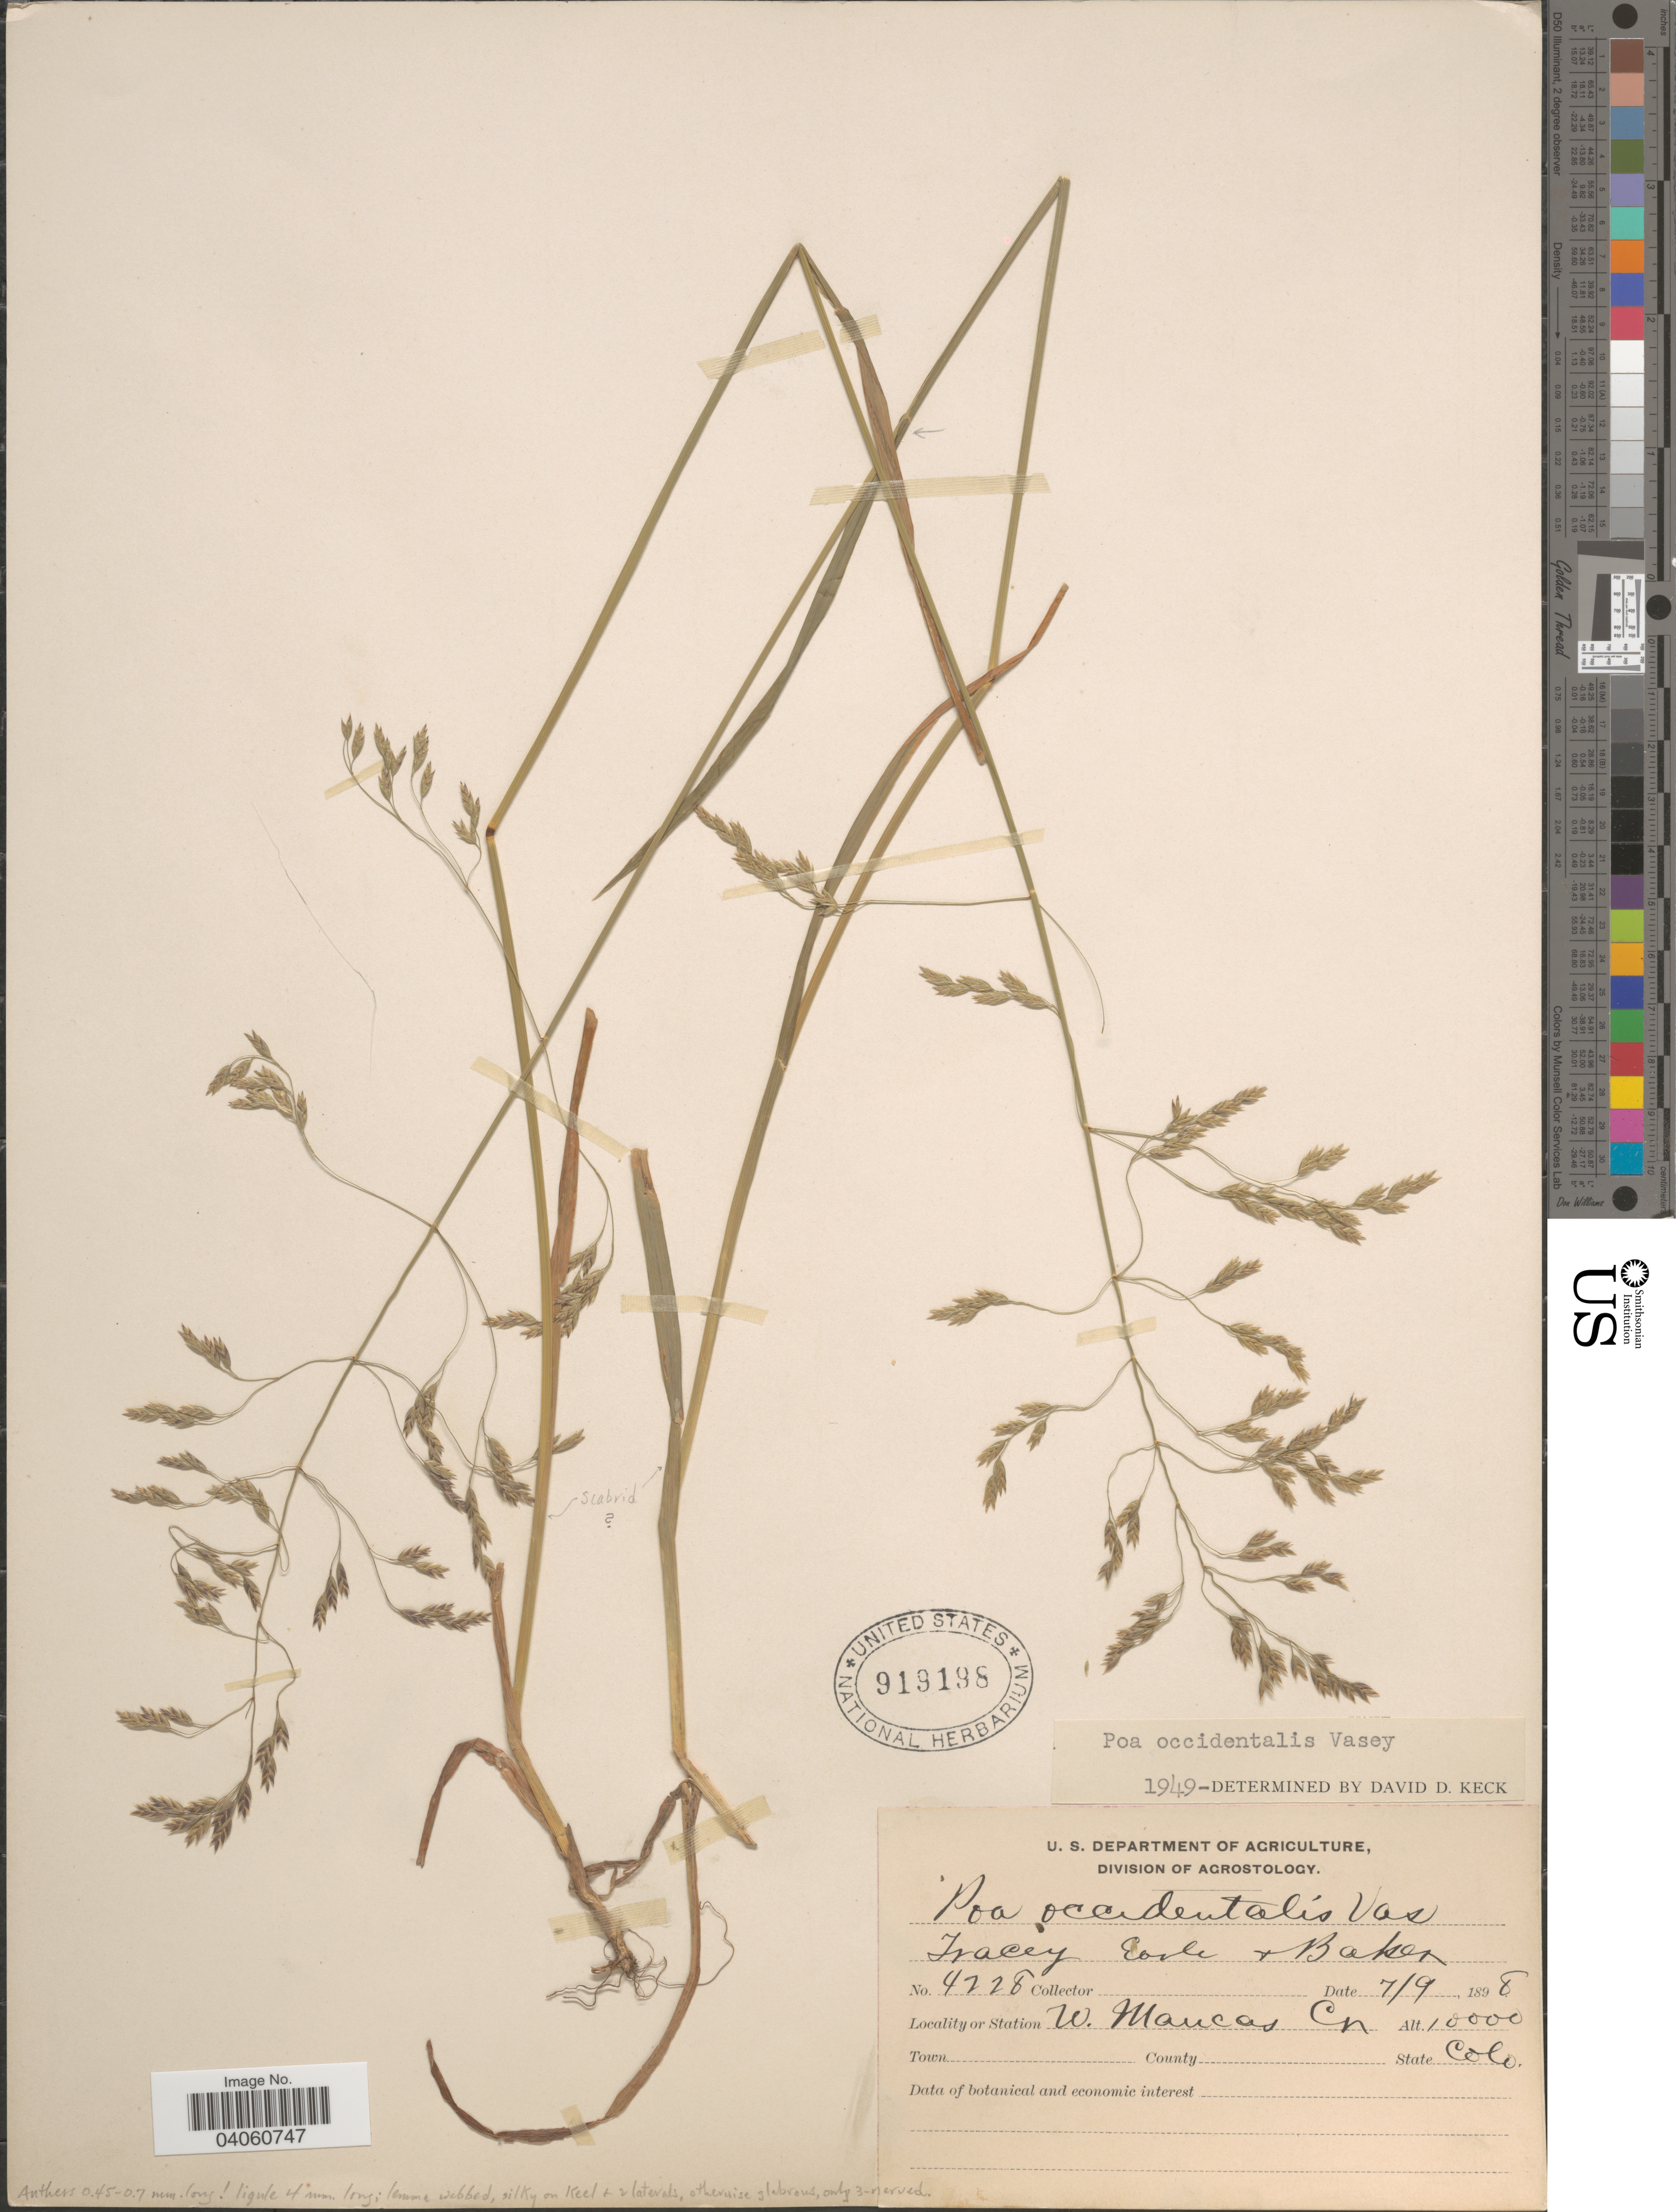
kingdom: Plantae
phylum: Tracheophyta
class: Liliopsida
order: Poales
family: Poaceae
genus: Poa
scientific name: Poa occidentalis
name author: (Vasey) Vasey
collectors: Tracey, -. Earle & -- Baker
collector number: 4228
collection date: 1898-07-09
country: United States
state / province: Colorado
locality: W. Mancos Cr.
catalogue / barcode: US 919198